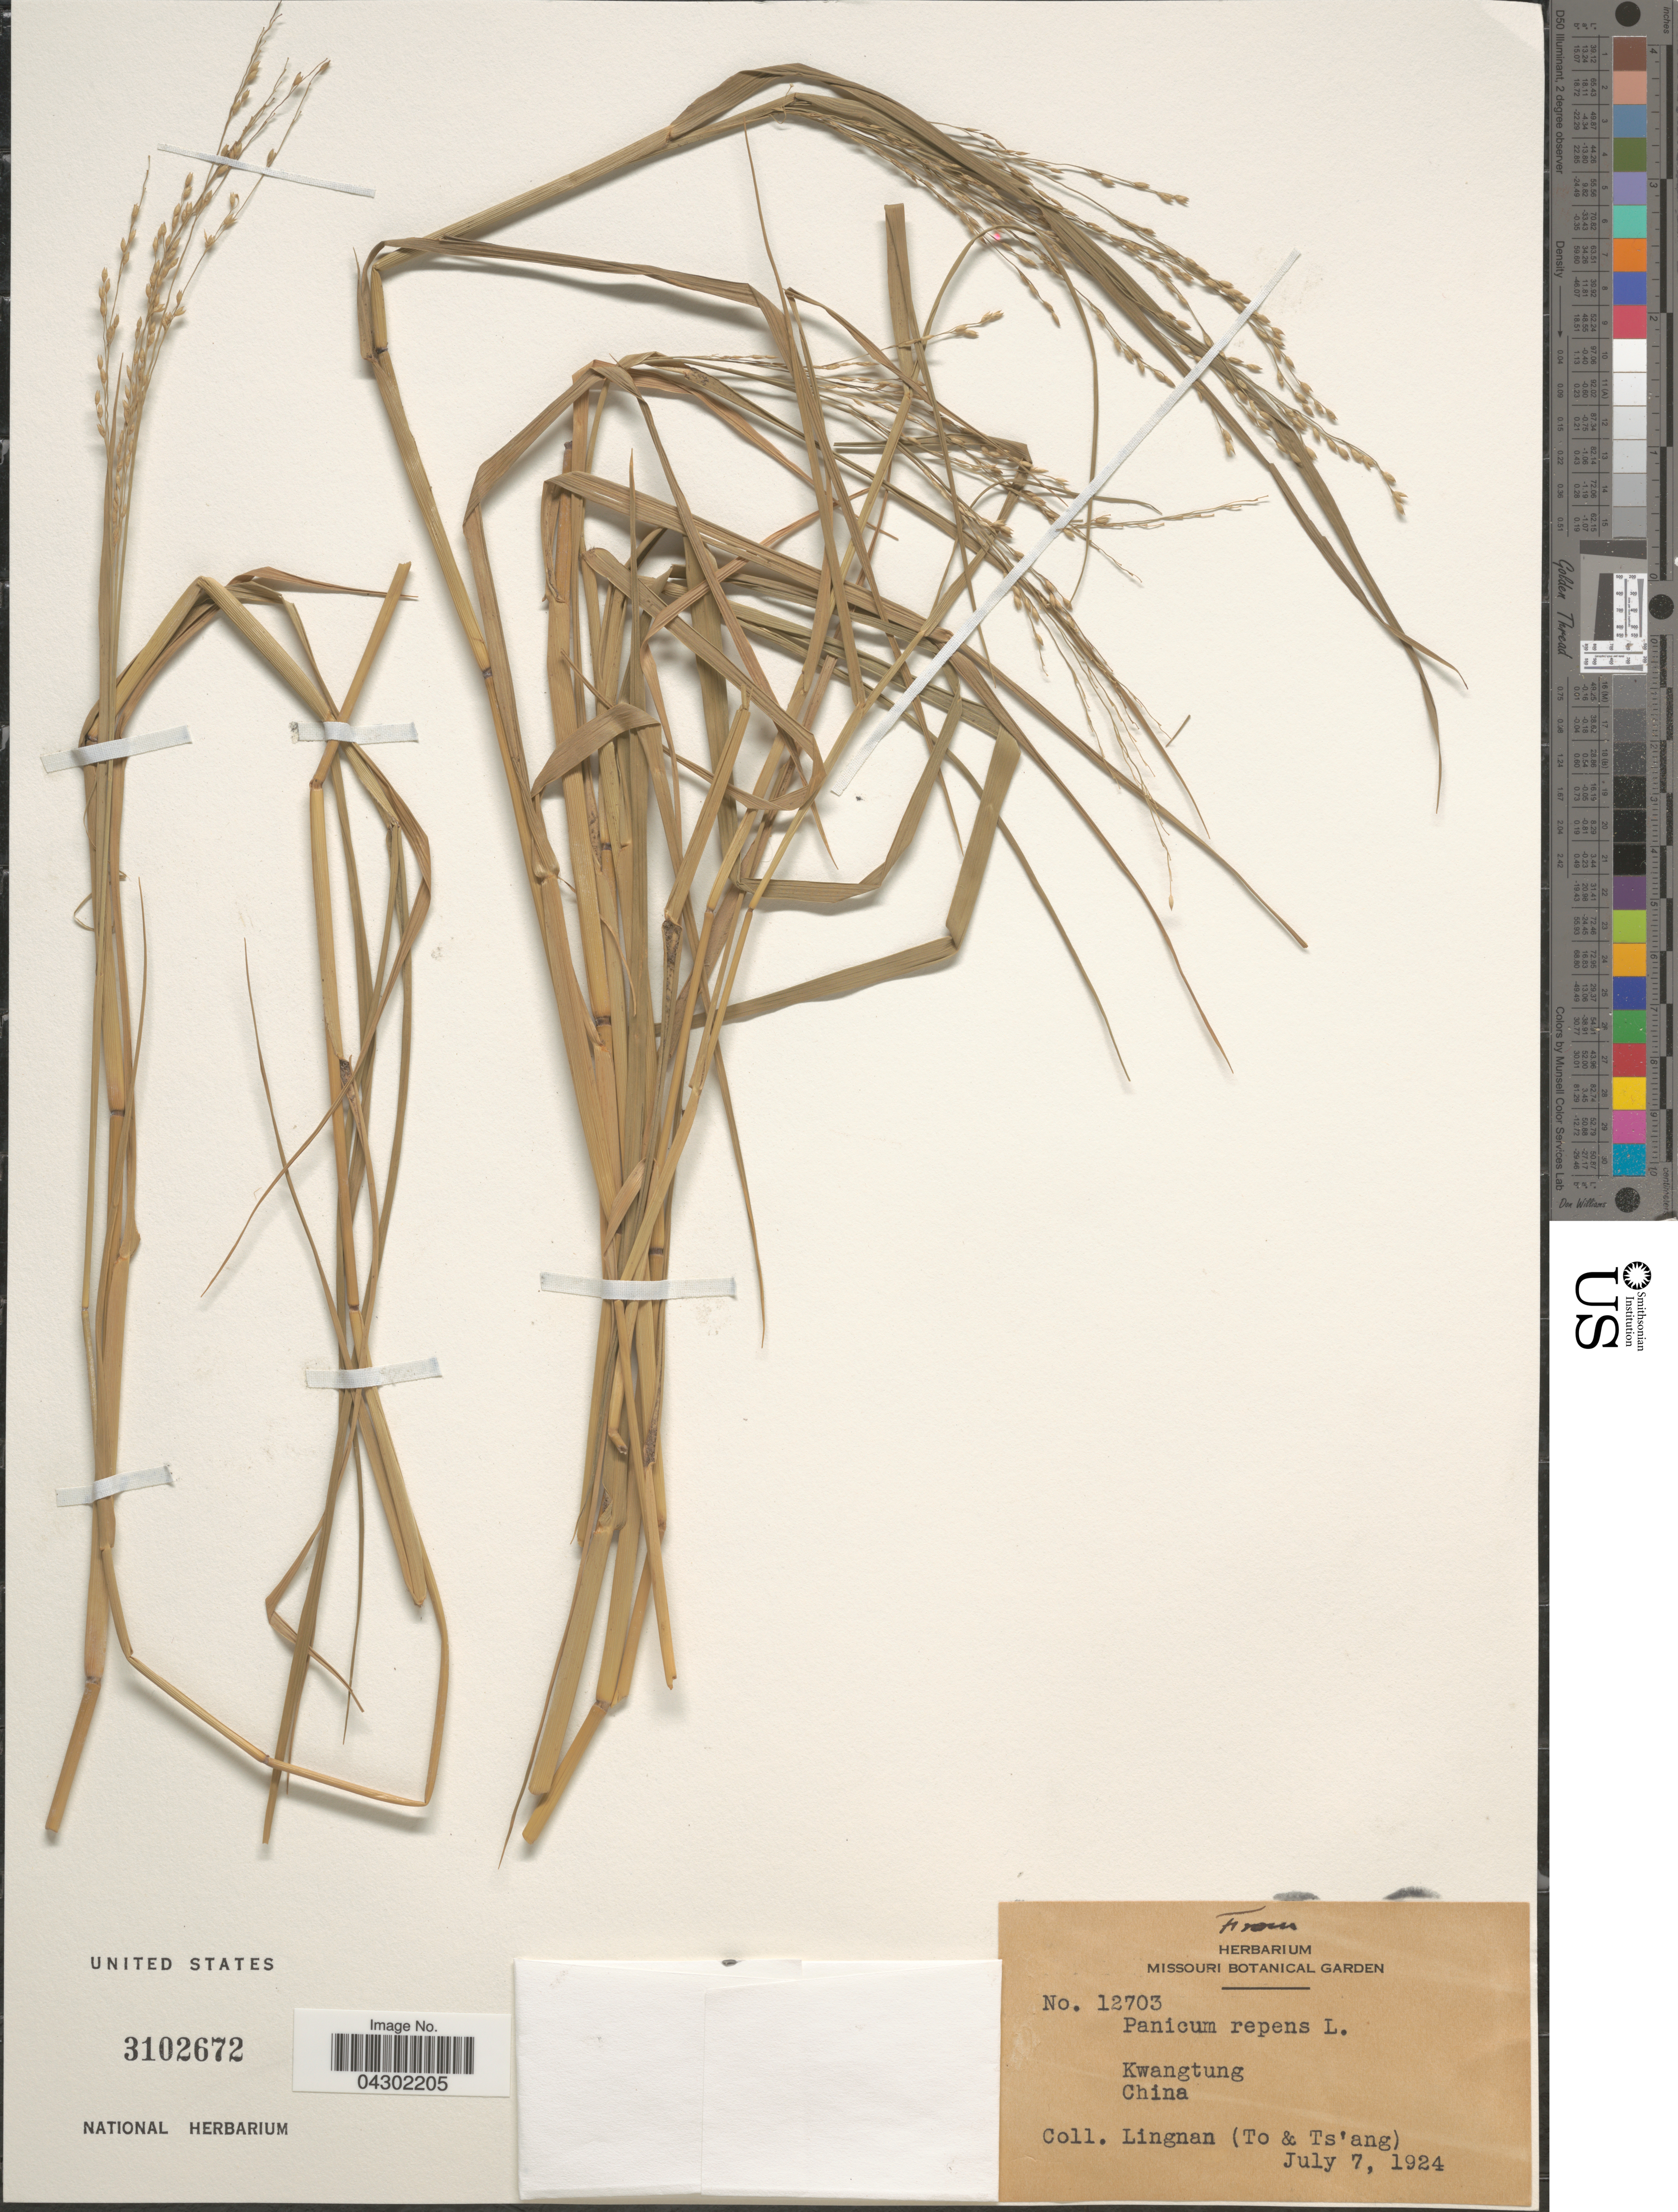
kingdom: Plantae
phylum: Tracheophyta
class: Liliopsida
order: Poales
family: Poaceae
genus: Panicum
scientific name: Panicum repens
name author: L.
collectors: Lingnan, -. To & -. T'sang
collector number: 12703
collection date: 1924-07-07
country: China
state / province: Guangdong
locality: Kwangtung.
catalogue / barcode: US 3102672